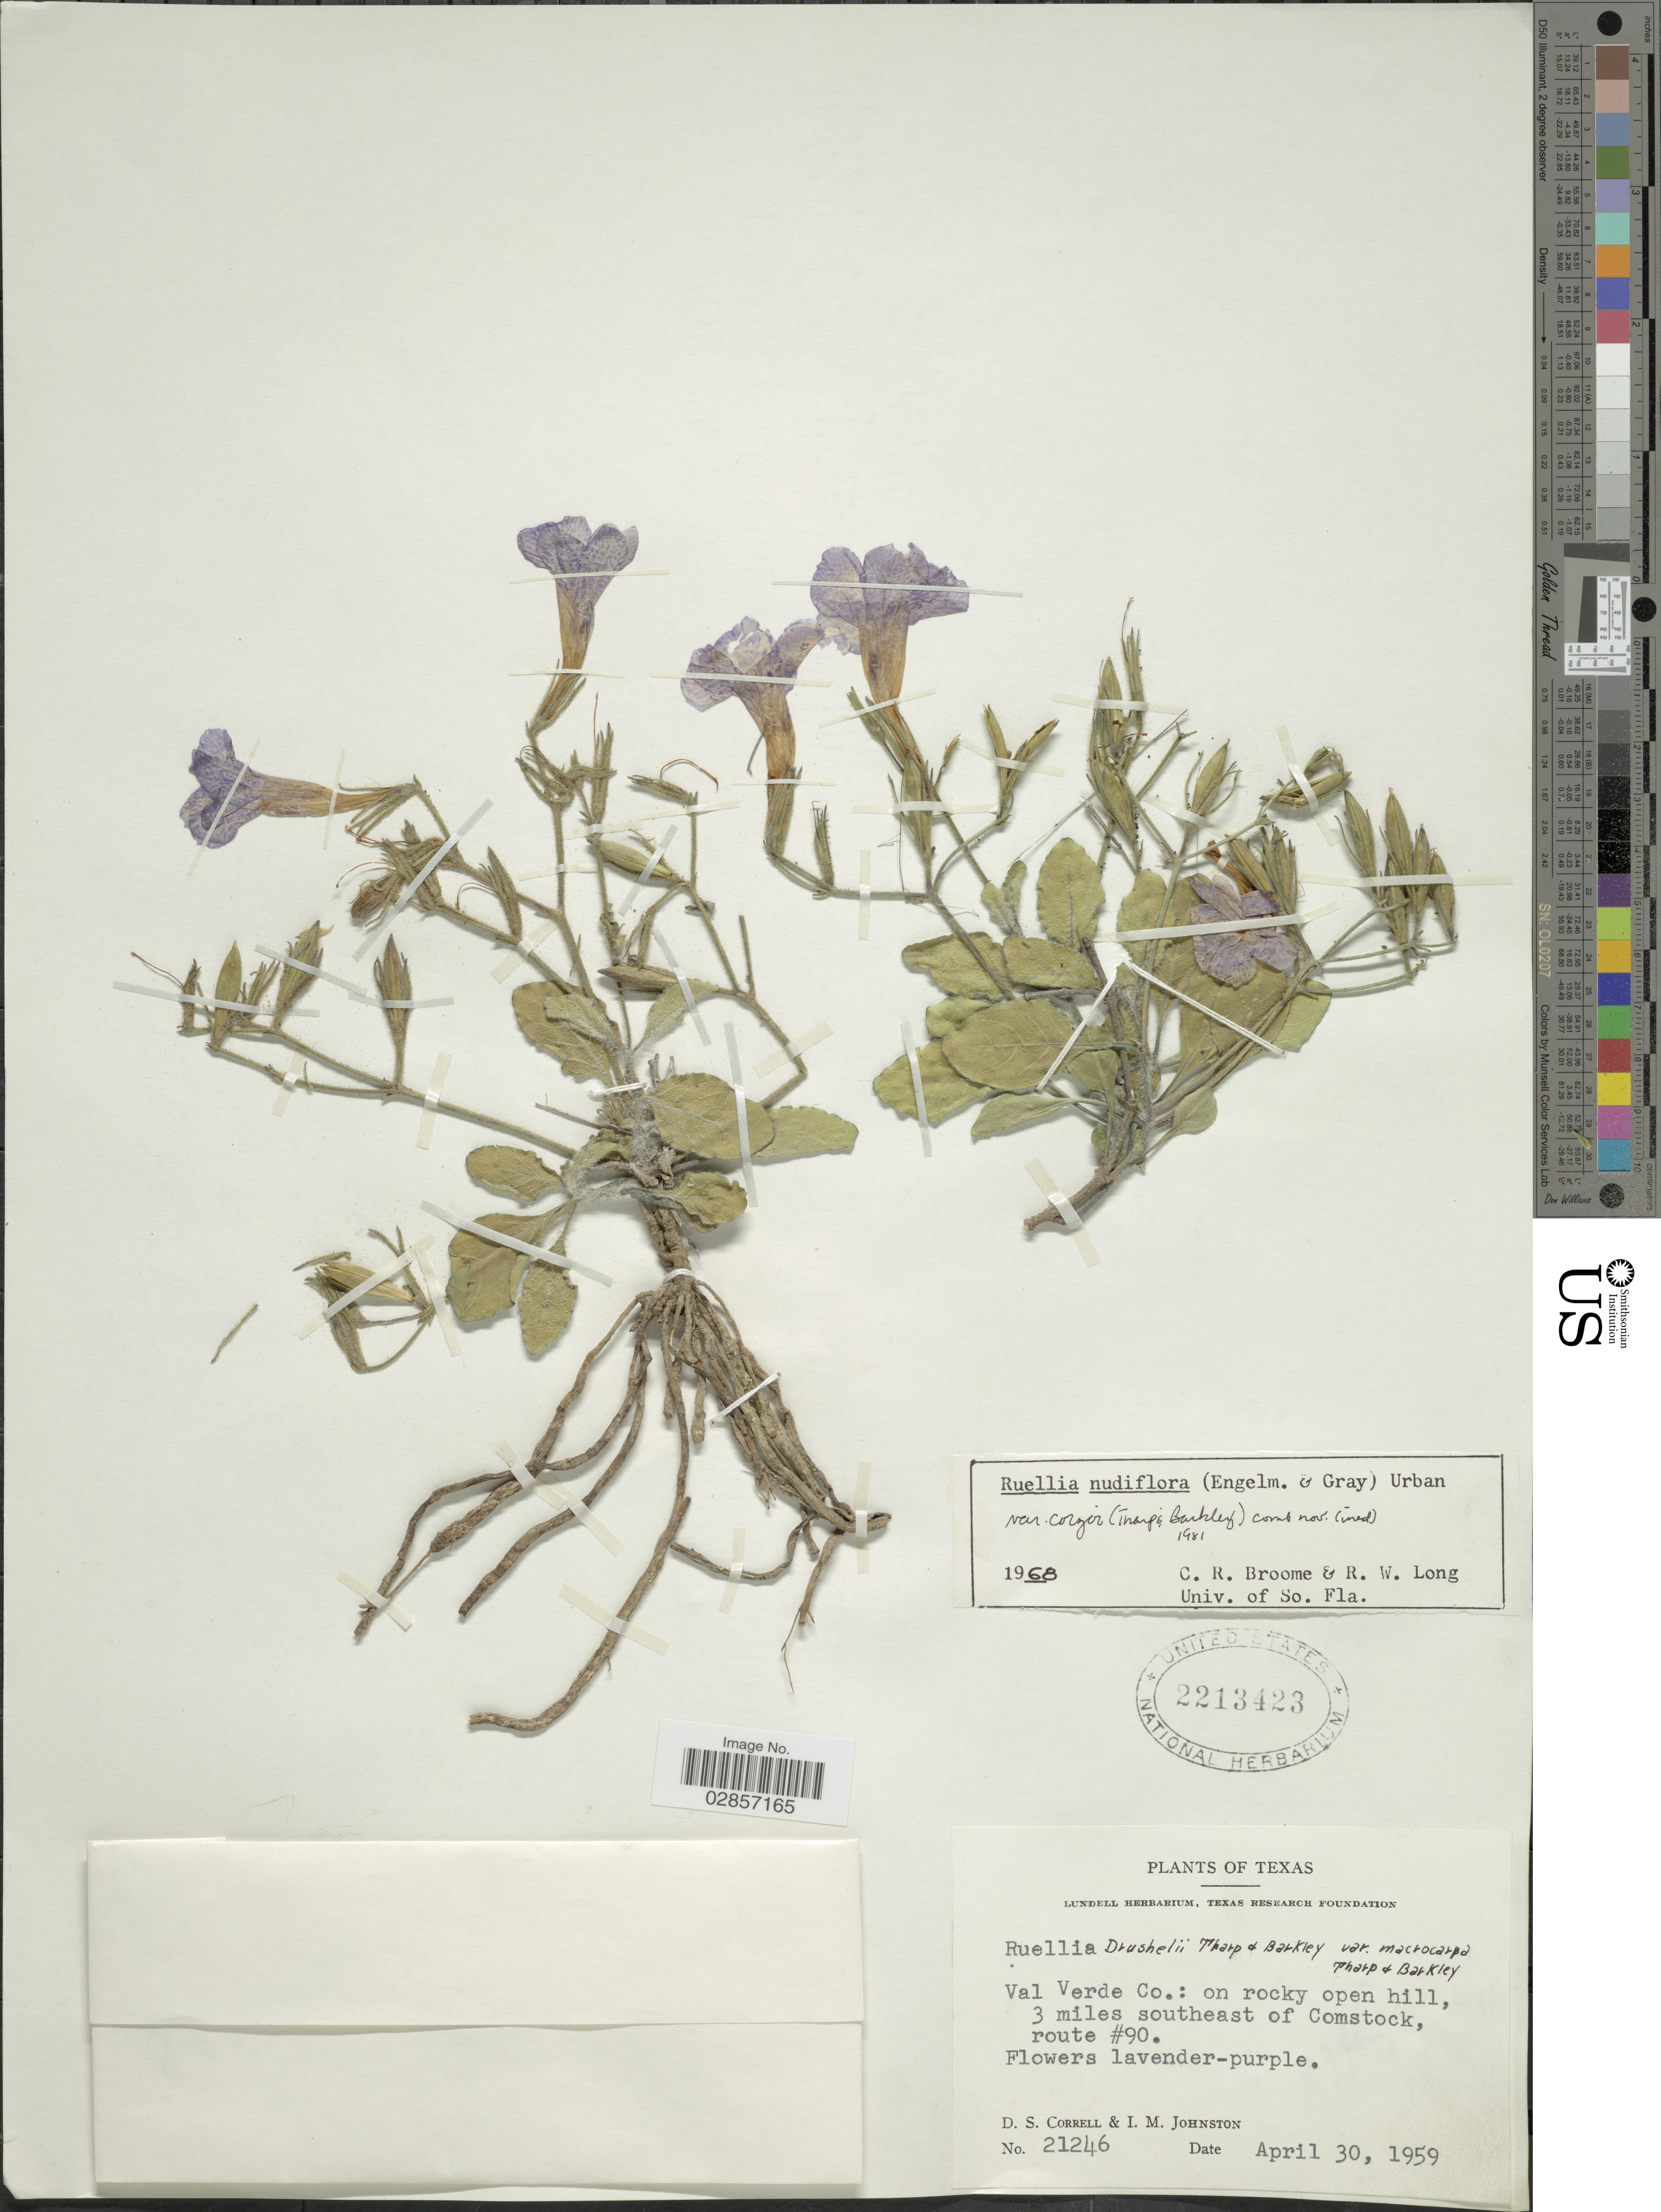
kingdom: Plantae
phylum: Tracheophyta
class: Magnoliopsida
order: Lamiales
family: Acanthaceae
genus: Ruellia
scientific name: Ruellia corzoi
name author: Tharp & F.A. Barkley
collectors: D. S. Correll & I.M. Johnston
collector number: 21246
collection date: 1959-04-30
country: United States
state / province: Texas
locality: Val Verde Co.: on rocky open hill, 3 miles southeast of Comstock, route # 90.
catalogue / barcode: US 2213423